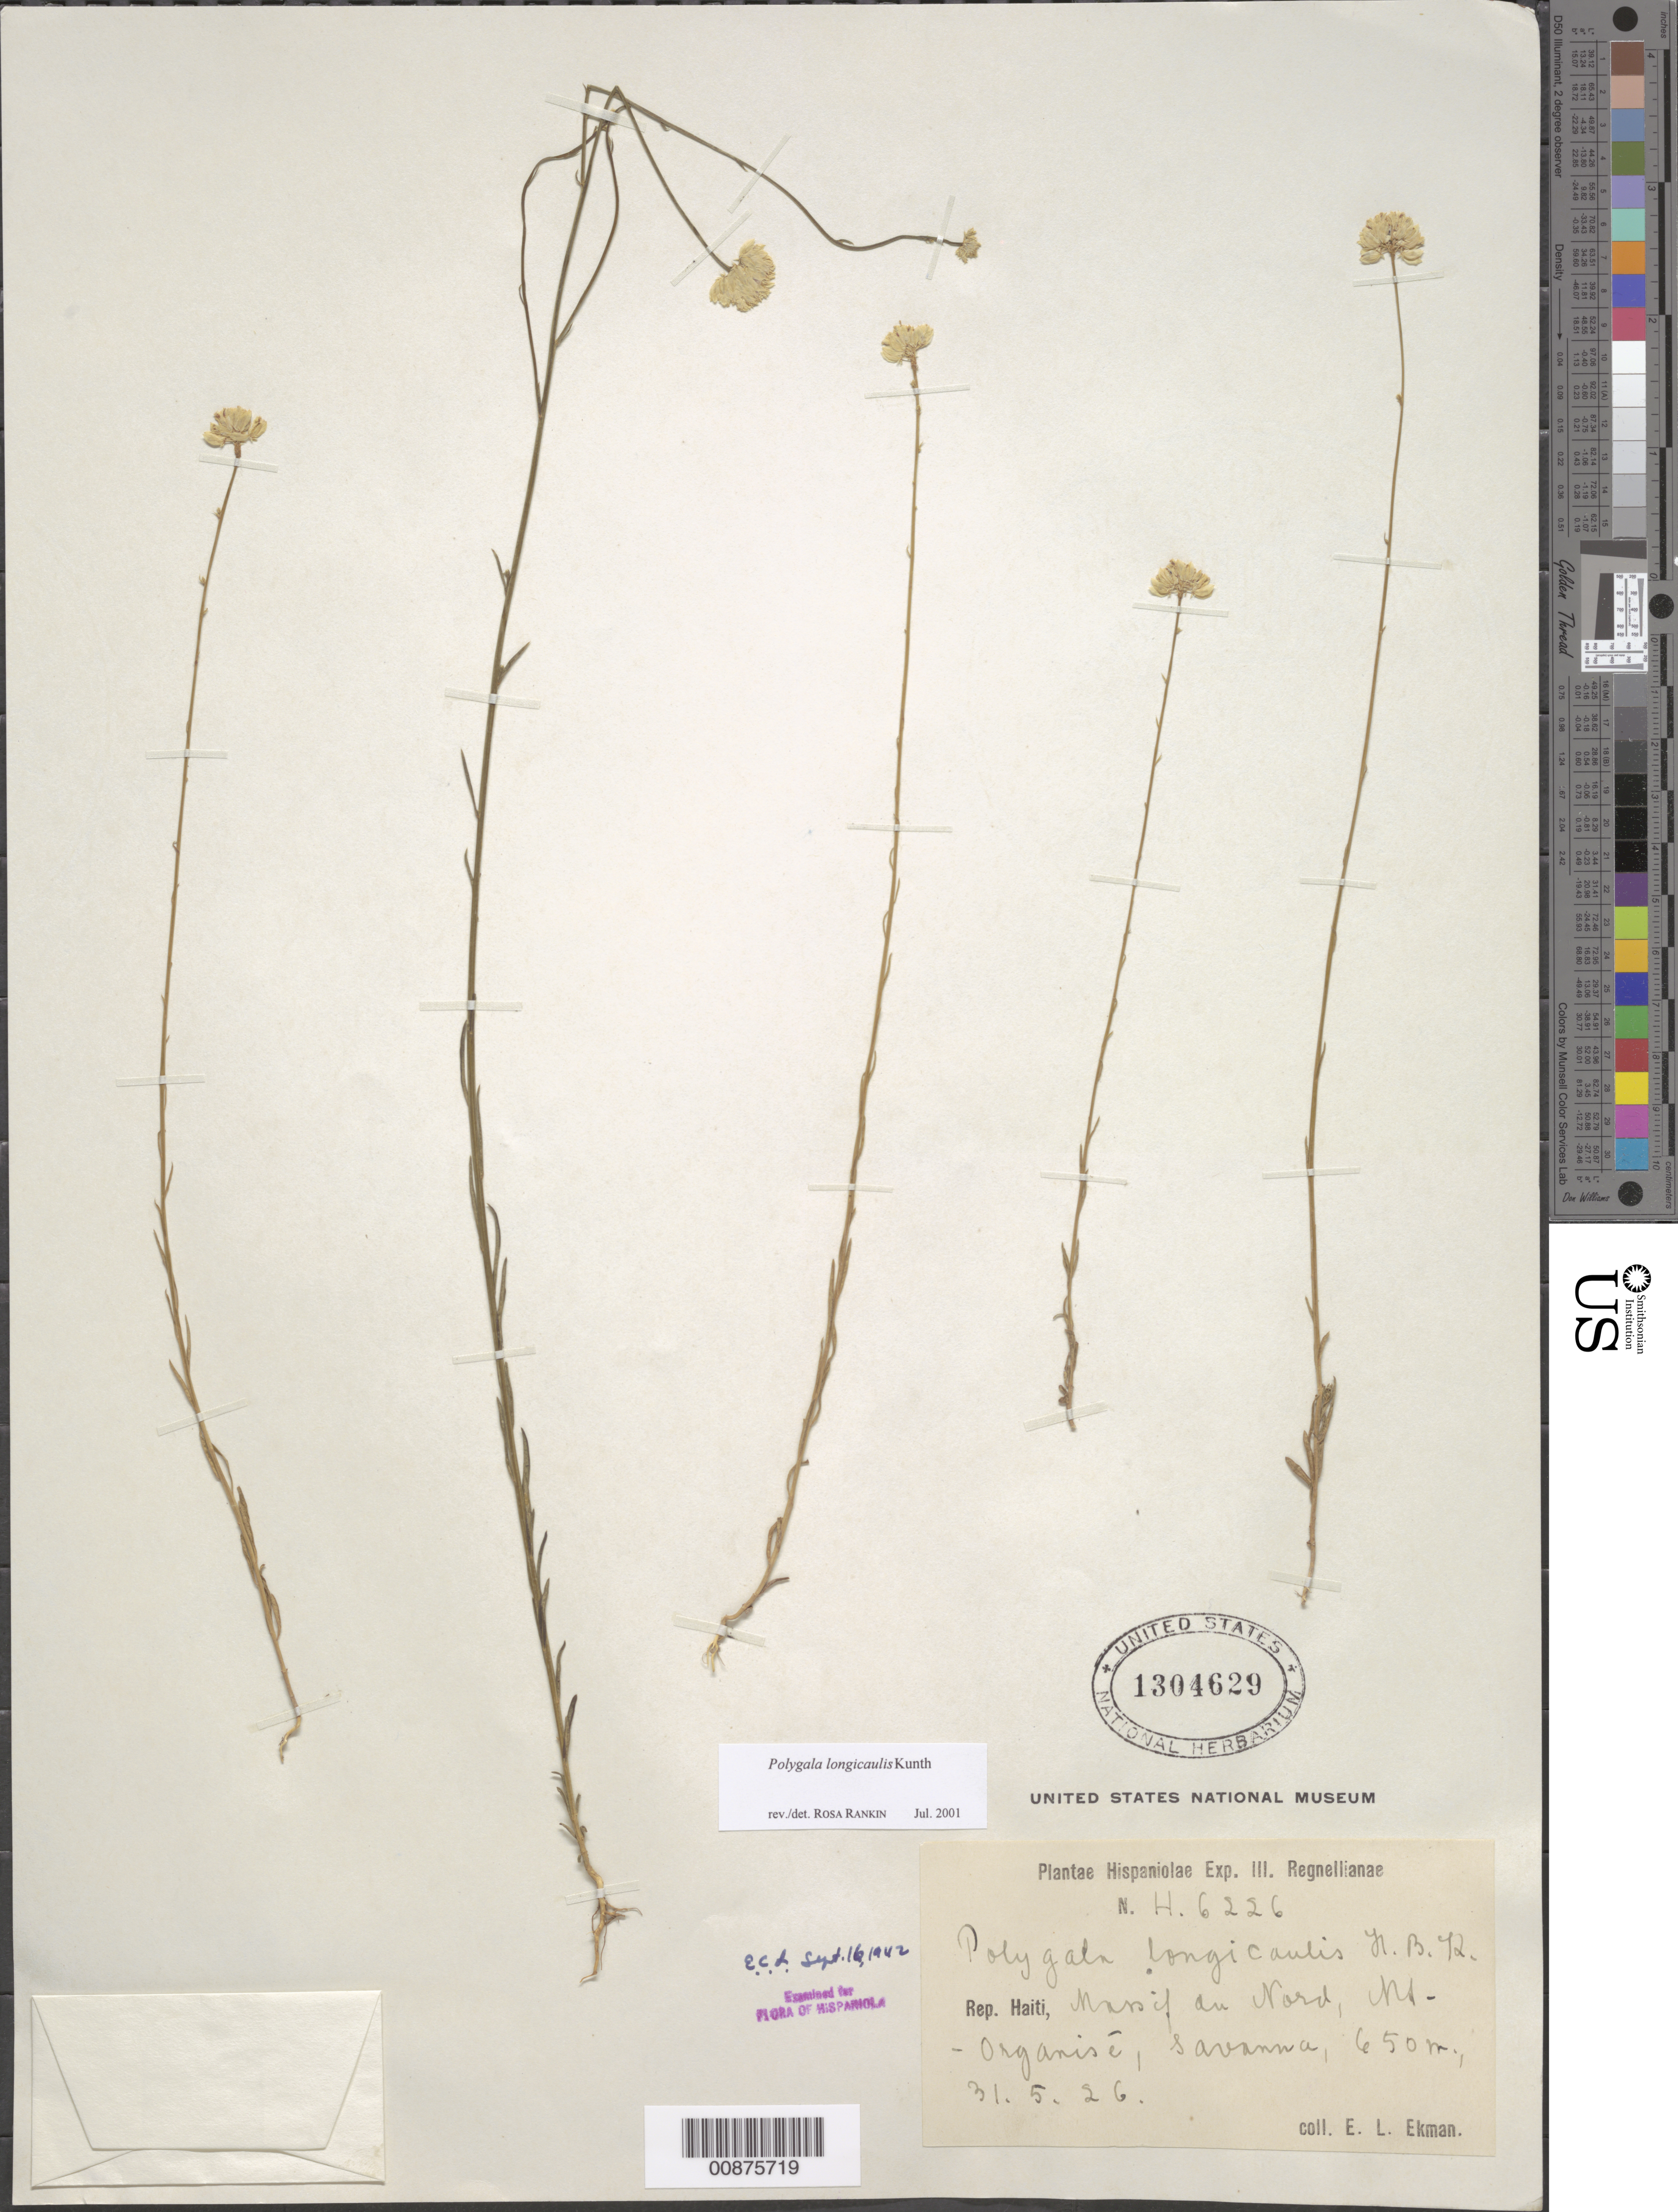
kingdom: Plantae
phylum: Tracheophyta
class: Magnoliopsida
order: Fabales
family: Polygalaceae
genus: Polygala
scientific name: Polygala longicaulis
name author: Kunth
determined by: Rankin Rodriguez, Rosa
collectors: E. L. Ekman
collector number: H 6226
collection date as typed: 31 May 1926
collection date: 1926-05-31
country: Haiti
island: Hispaniola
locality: Massif du Nord, Mt. Organisé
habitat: Savanna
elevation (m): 650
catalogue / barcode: US 1304629